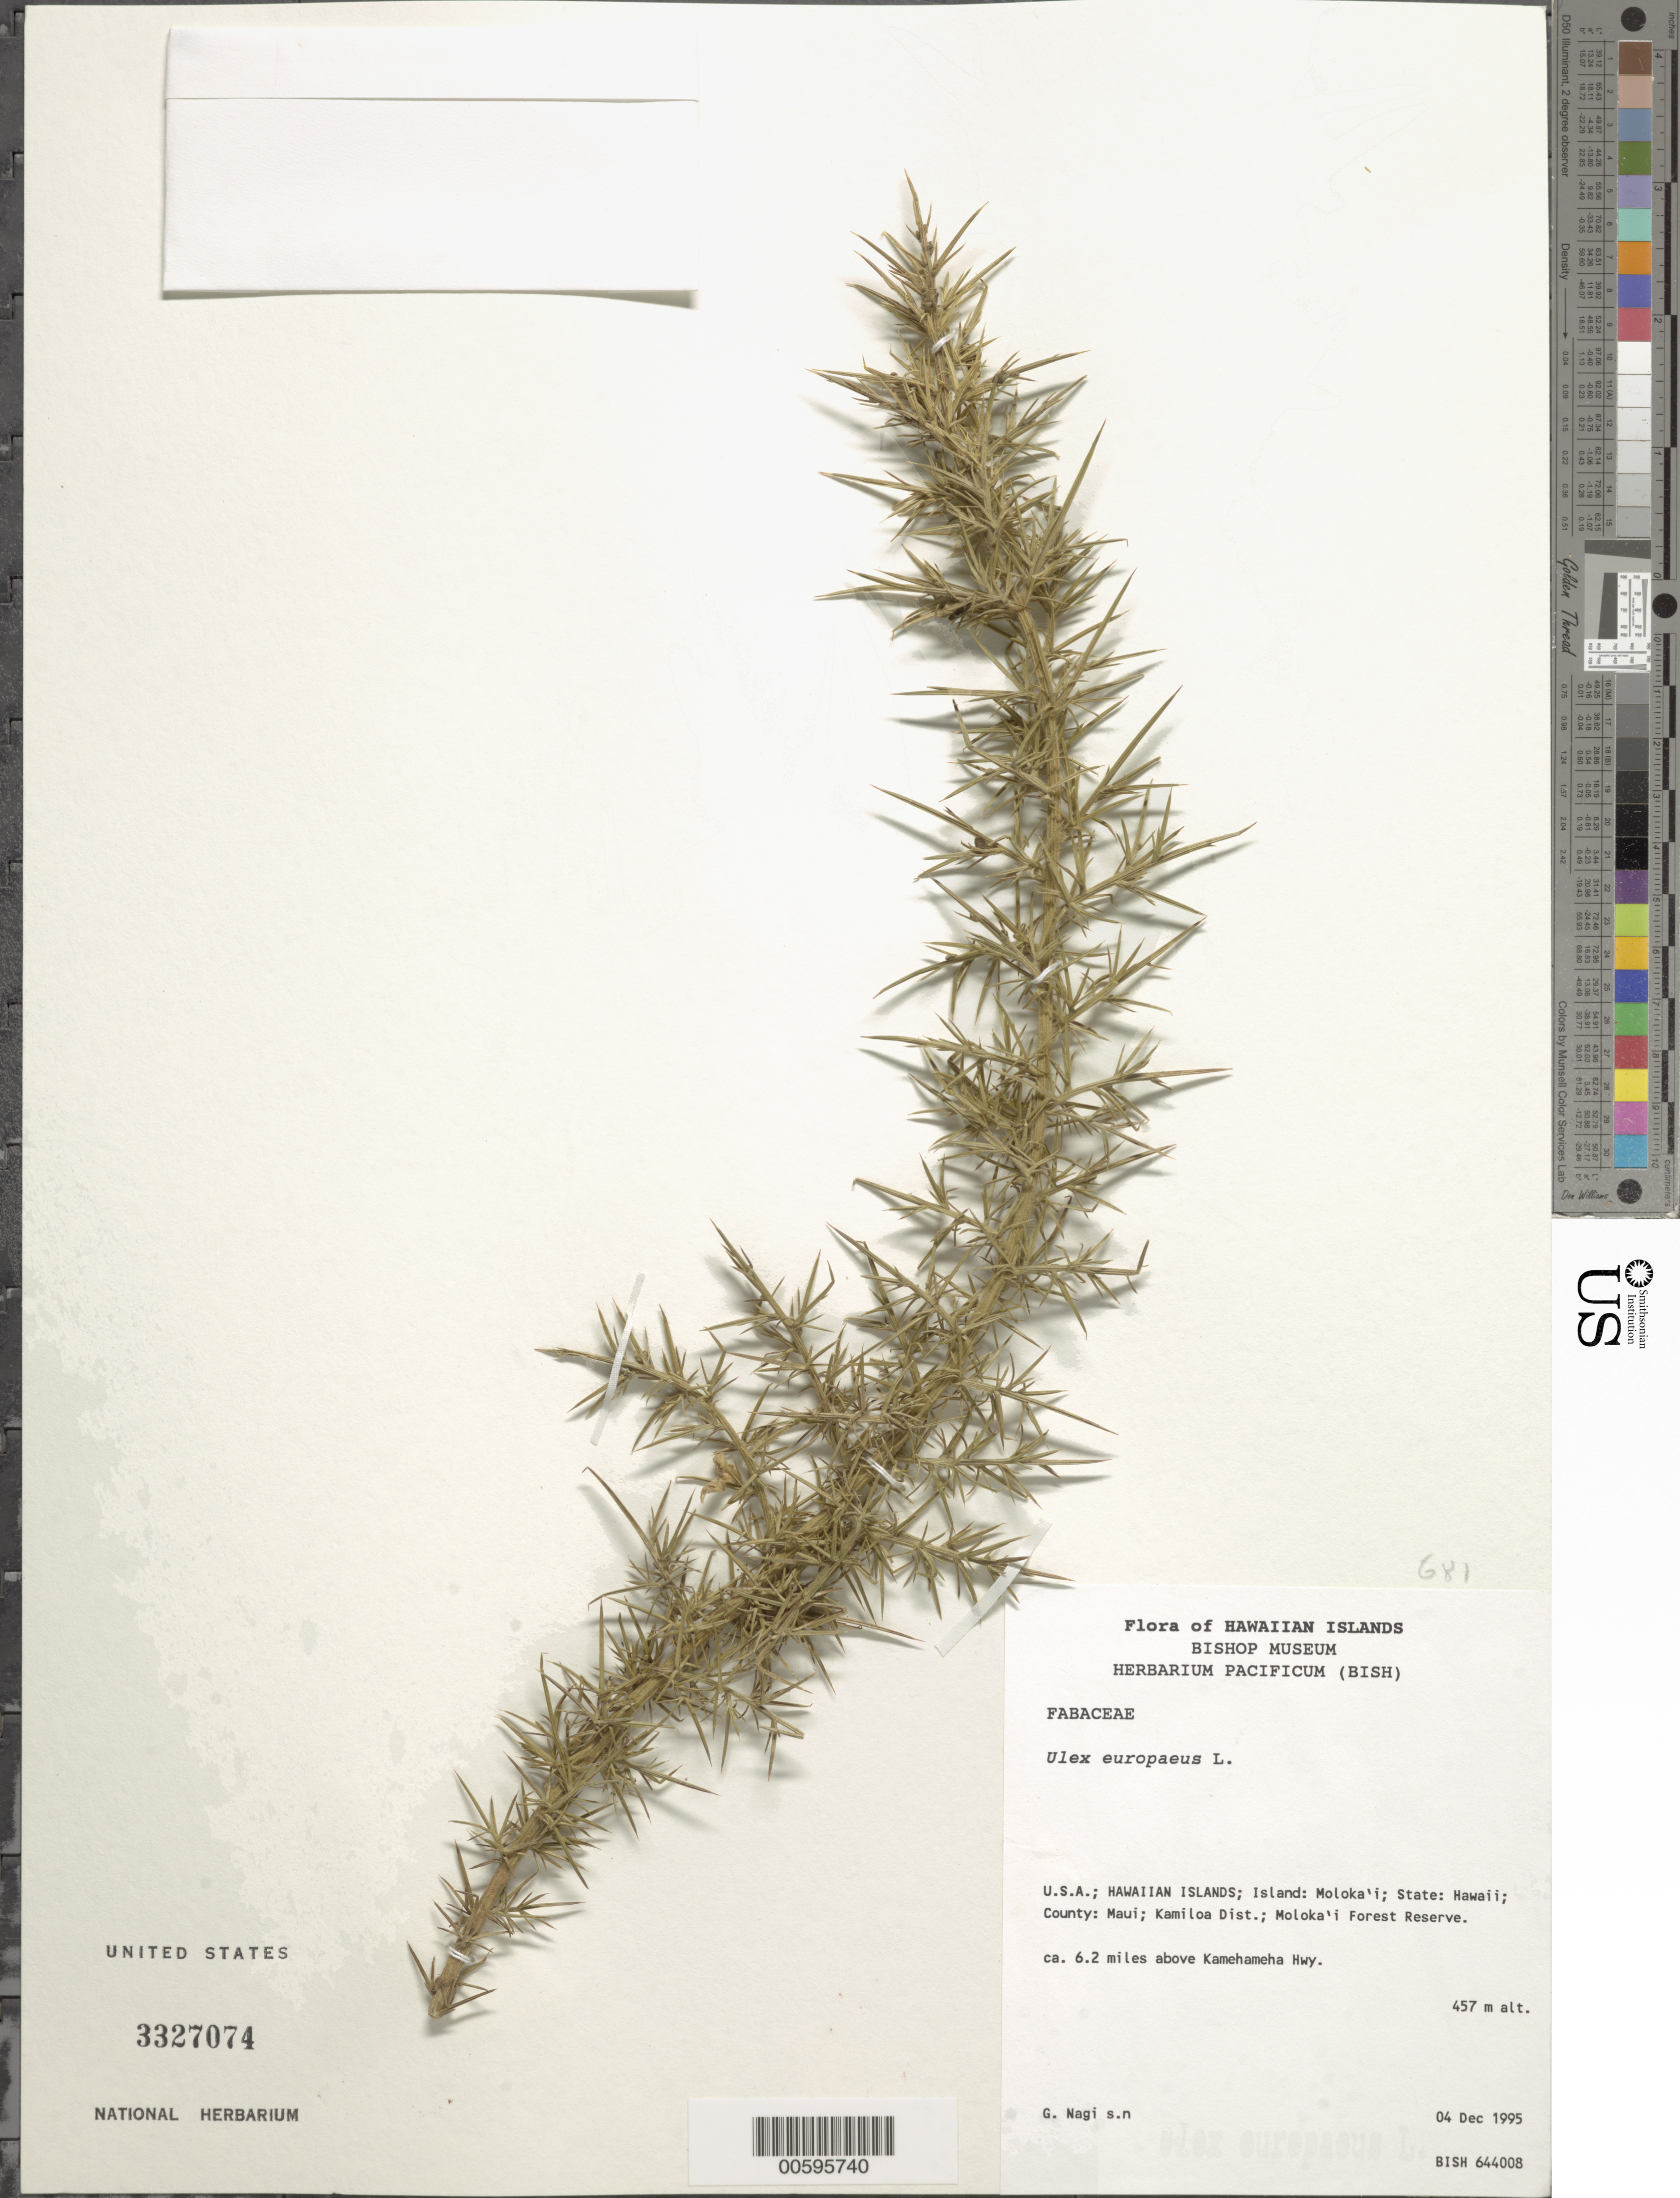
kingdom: Plantae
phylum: Tracheophyta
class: Magnoliopsida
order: Fabales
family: Fabaceae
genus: Ulex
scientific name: Ulex europaeus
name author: L.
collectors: G. Nagi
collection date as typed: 4 Dec 1995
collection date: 1995-12-04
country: United States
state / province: Hawaii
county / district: Maui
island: Moloka'i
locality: County: Maui; Kamiloa Dist; Moloka'i For Res, ca 6.2 mi above Kamehameha Hwy.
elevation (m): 457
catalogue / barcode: US 3327074